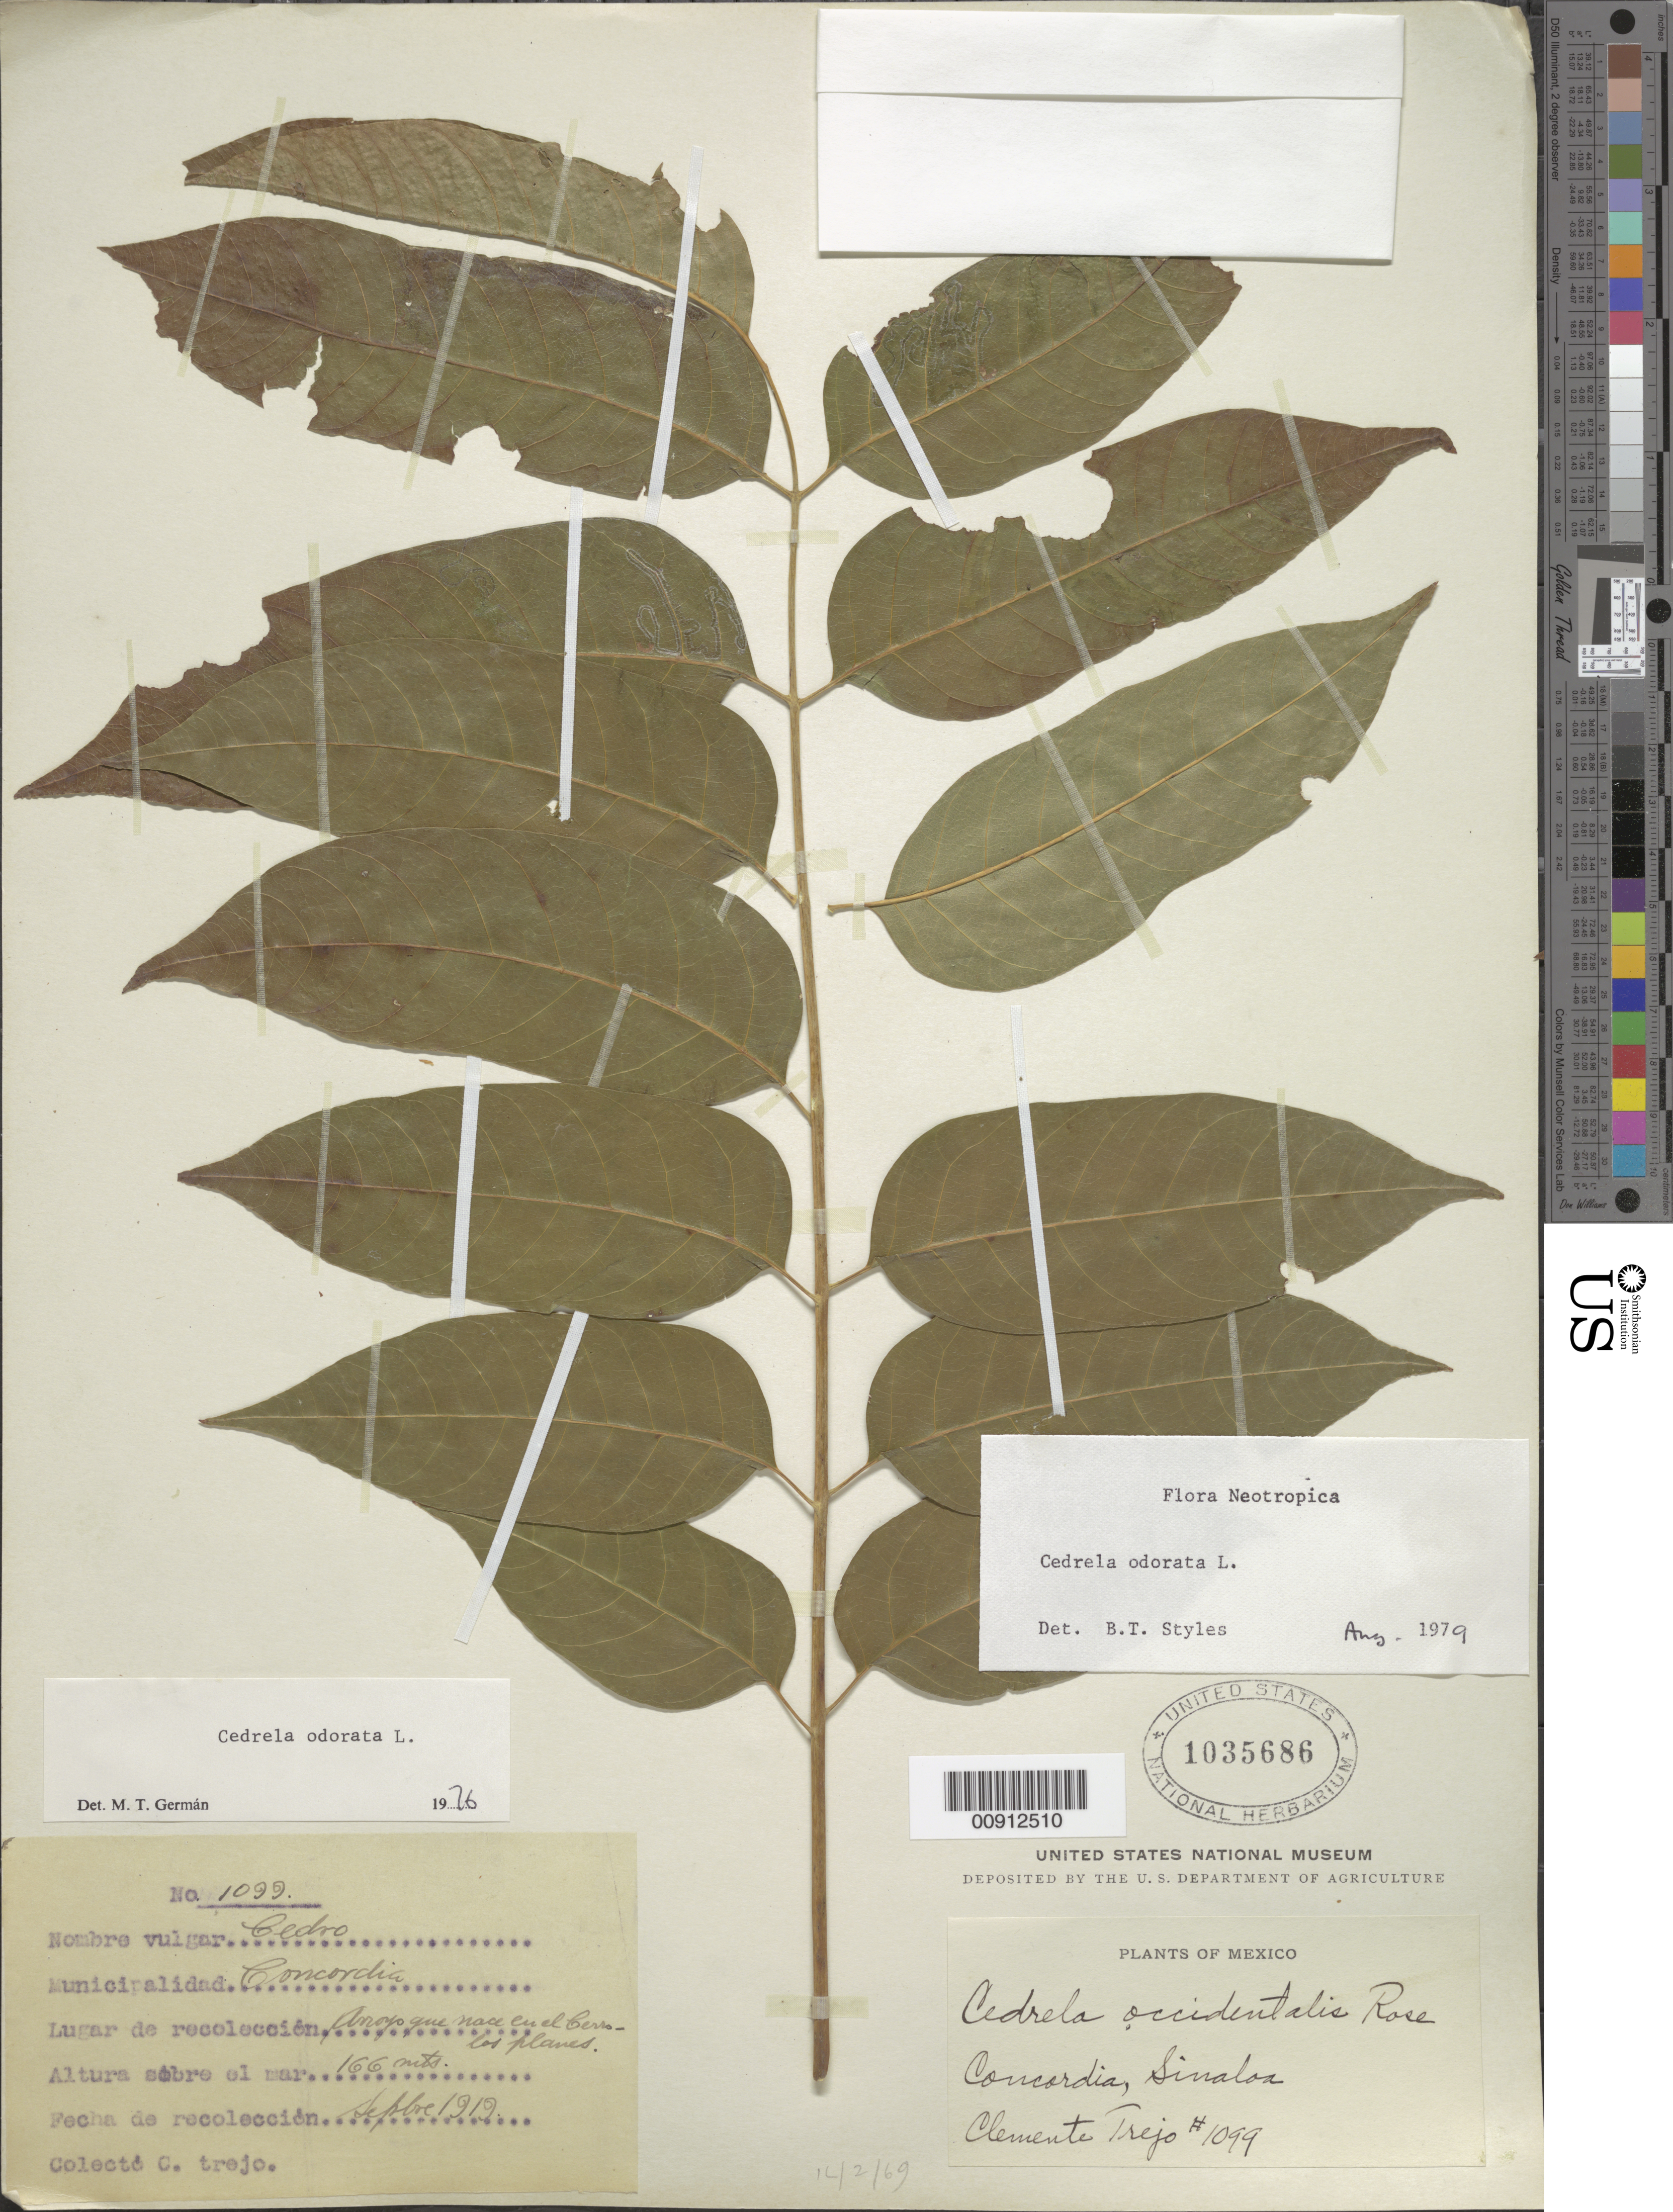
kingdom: Plantae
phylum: Tracheophyta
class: Magnoliopsida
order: Sapindales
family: Meliaceae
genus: Cedrela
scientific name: Cedrela odorata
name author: L.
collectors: C. C. Trejo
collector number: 1099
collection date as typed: Sep 1919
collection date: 1919-09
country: Mexico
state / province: Sinaloa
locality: Concordia, Sinaloa.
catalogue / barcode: US 1035686